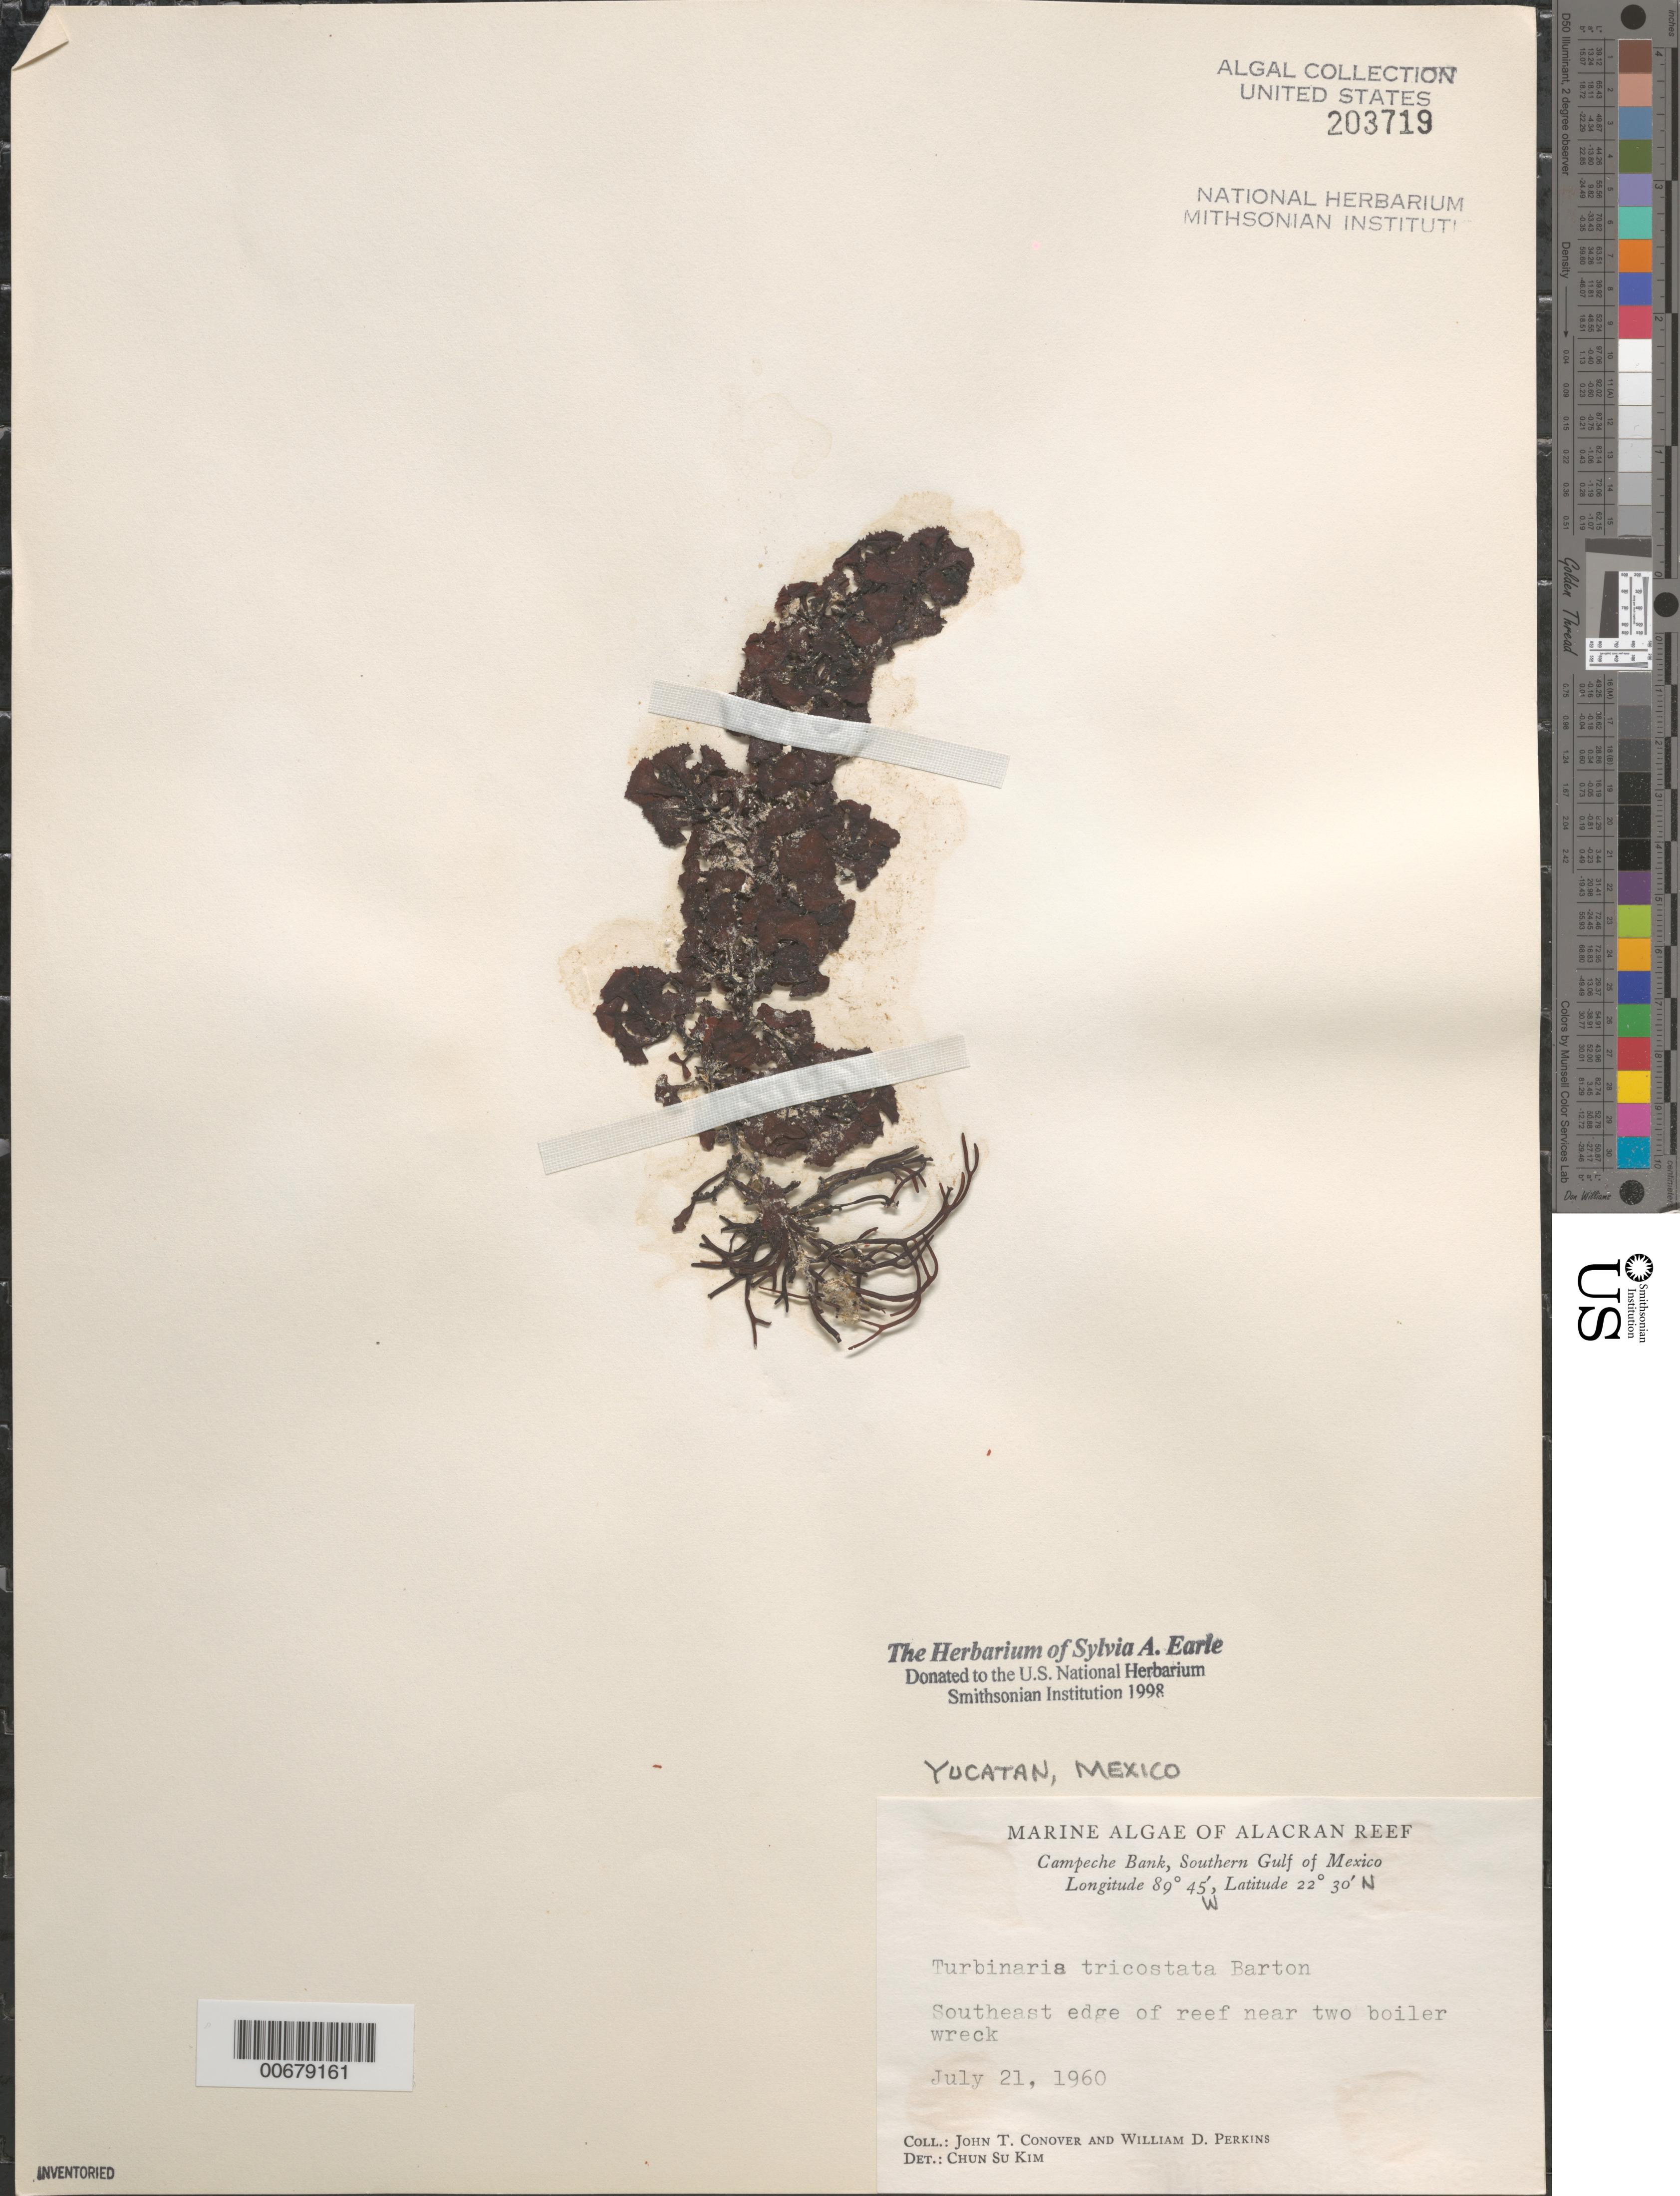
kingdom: Chromista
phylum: Ochrophyta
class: Phaeophyceae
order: Fucales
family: Sargassaceae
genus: Turbinaria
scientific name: Turbinaria tricostata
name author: E.S. Barton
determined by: Kim, Chun Su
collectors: J. T. Conover & W. D. Perkins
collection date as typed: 21 Jul 1960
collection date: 1960-07-21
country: Mexico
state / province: Yucatán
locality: Alacran Reef, Campeche Bank, southern Gulf of Mexico, reef near two boiler wreck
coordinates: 22 30' N, 89 45' W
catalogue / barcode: US 203719